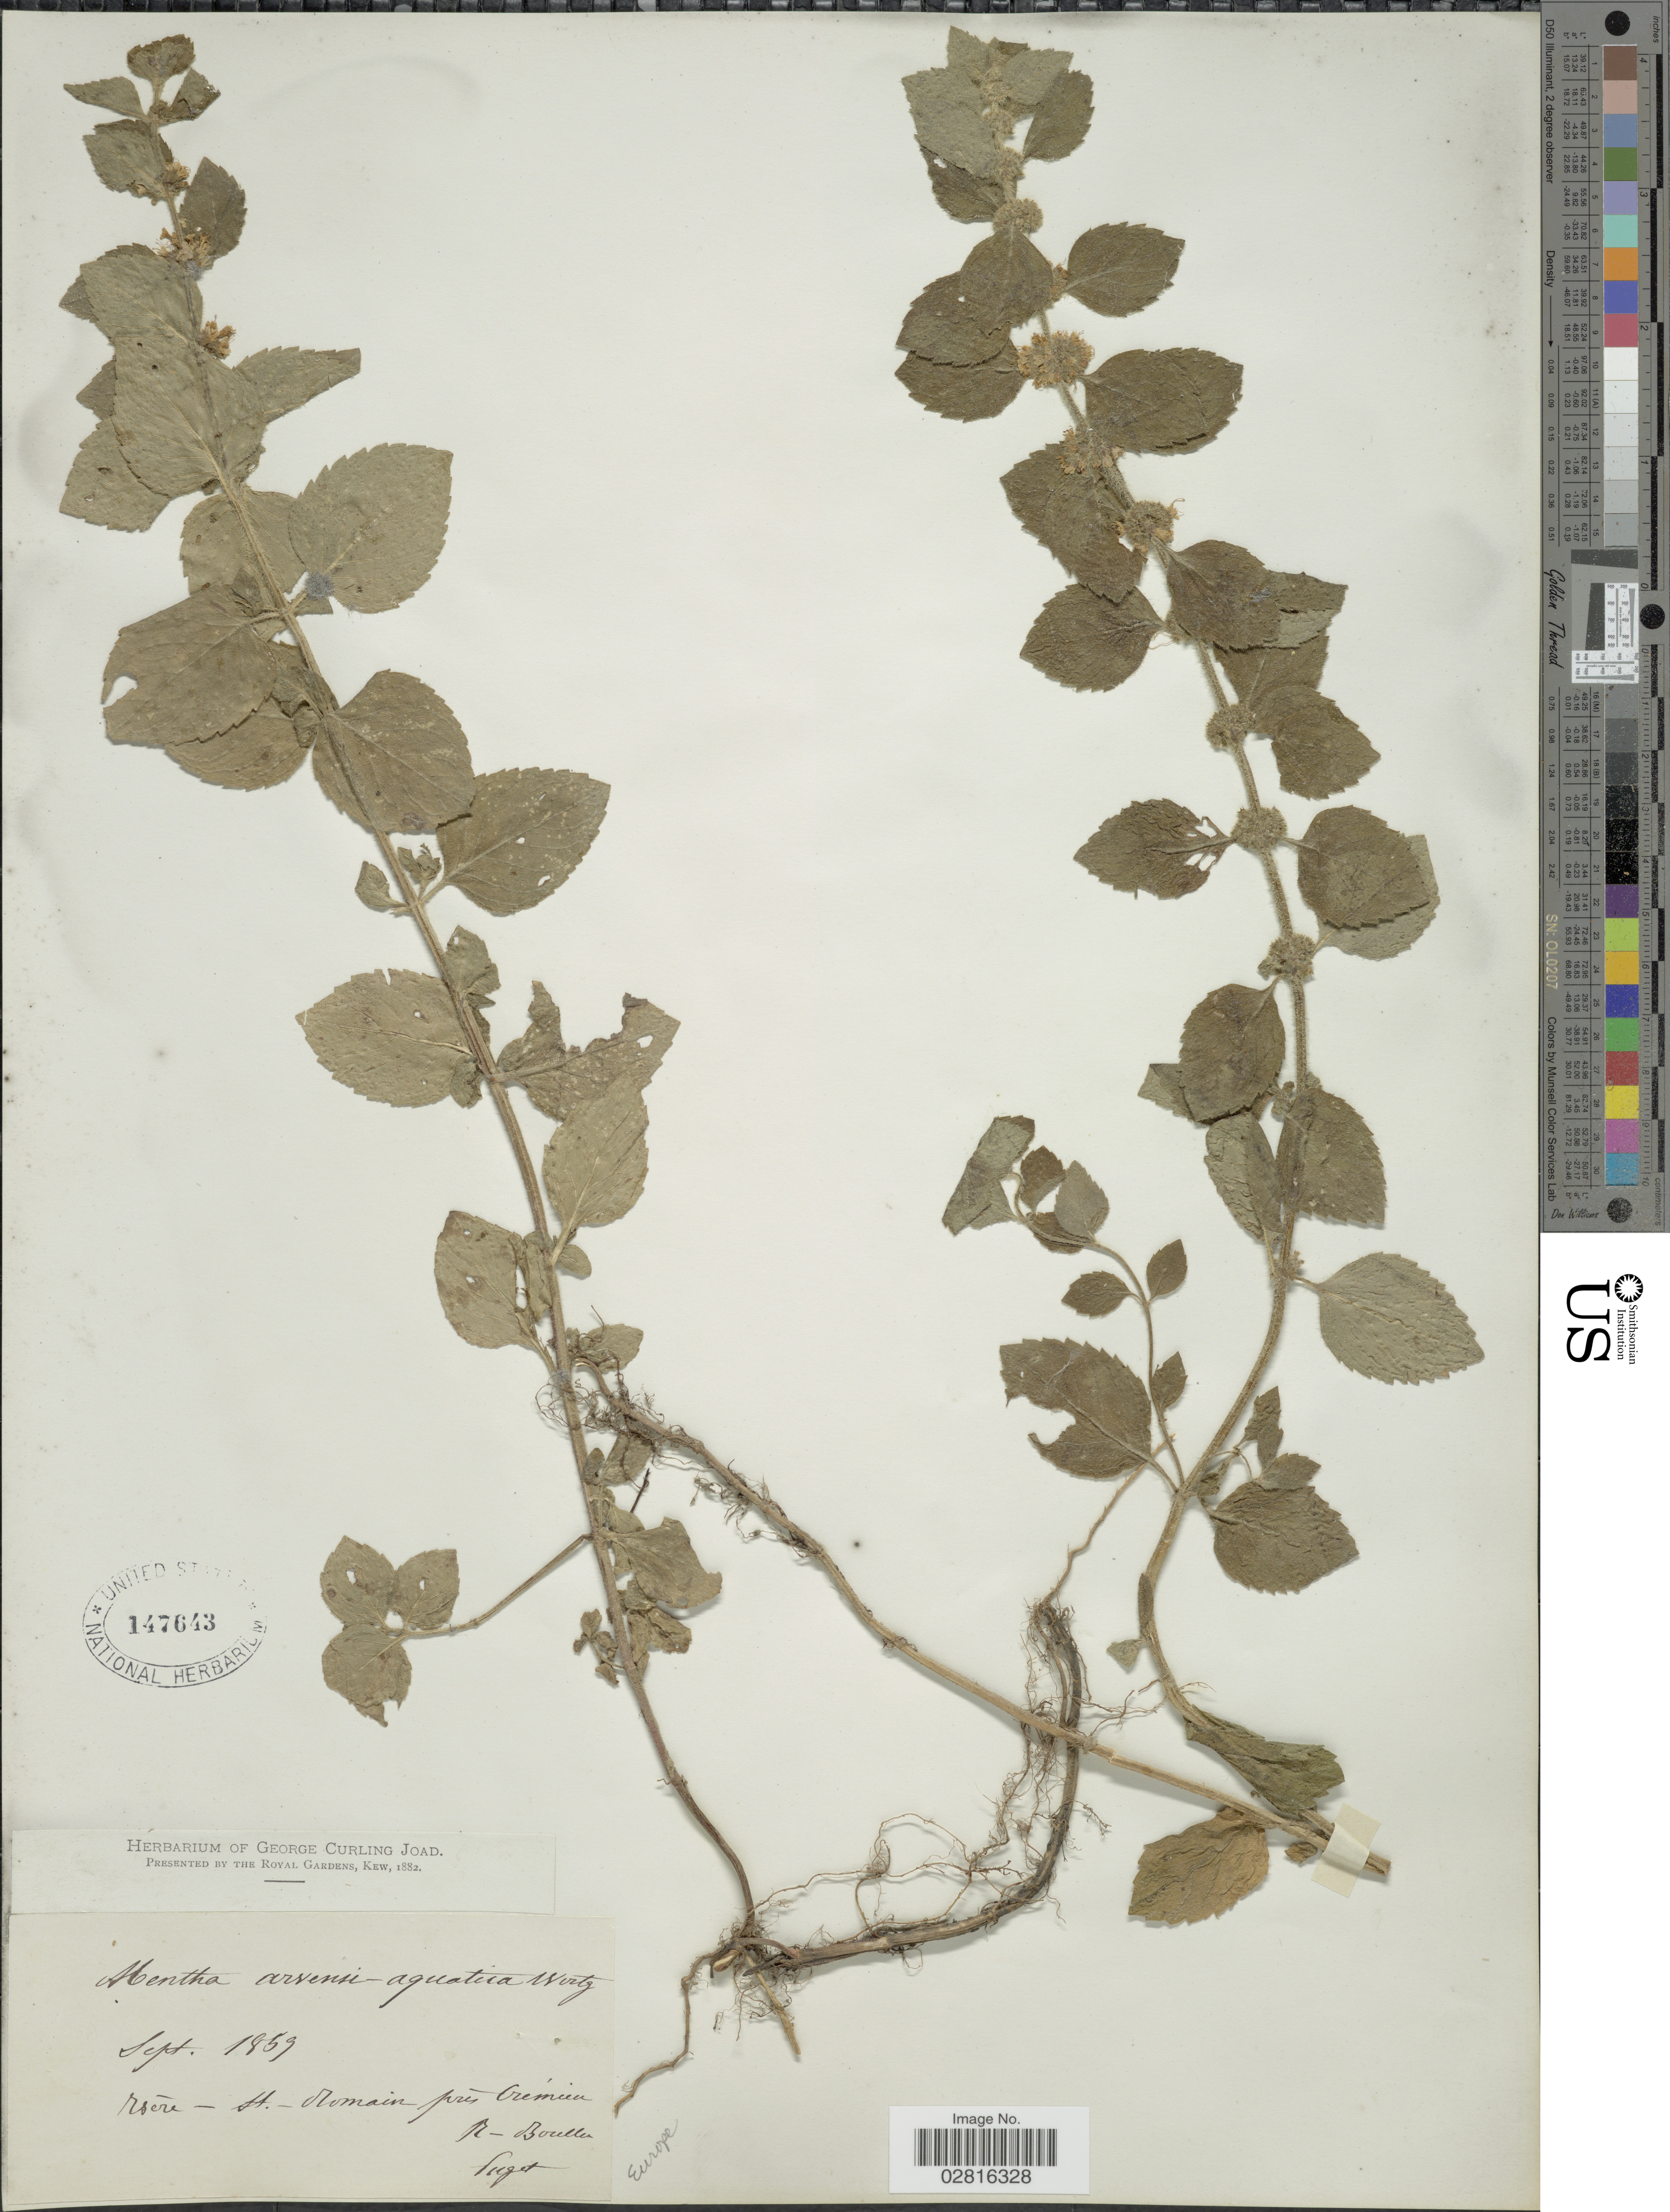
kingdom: Plantae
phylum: Tracheophyta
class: Magnoliopsida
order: Lamiales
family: Lamiaceae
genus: Mentha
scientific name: Mentha arvensis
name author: L.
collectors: -. Puget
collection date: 1859-09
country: France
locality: Rsér - St. - domain près Cremien, pr-Boullen. [interpreted]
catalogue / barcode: US 147643